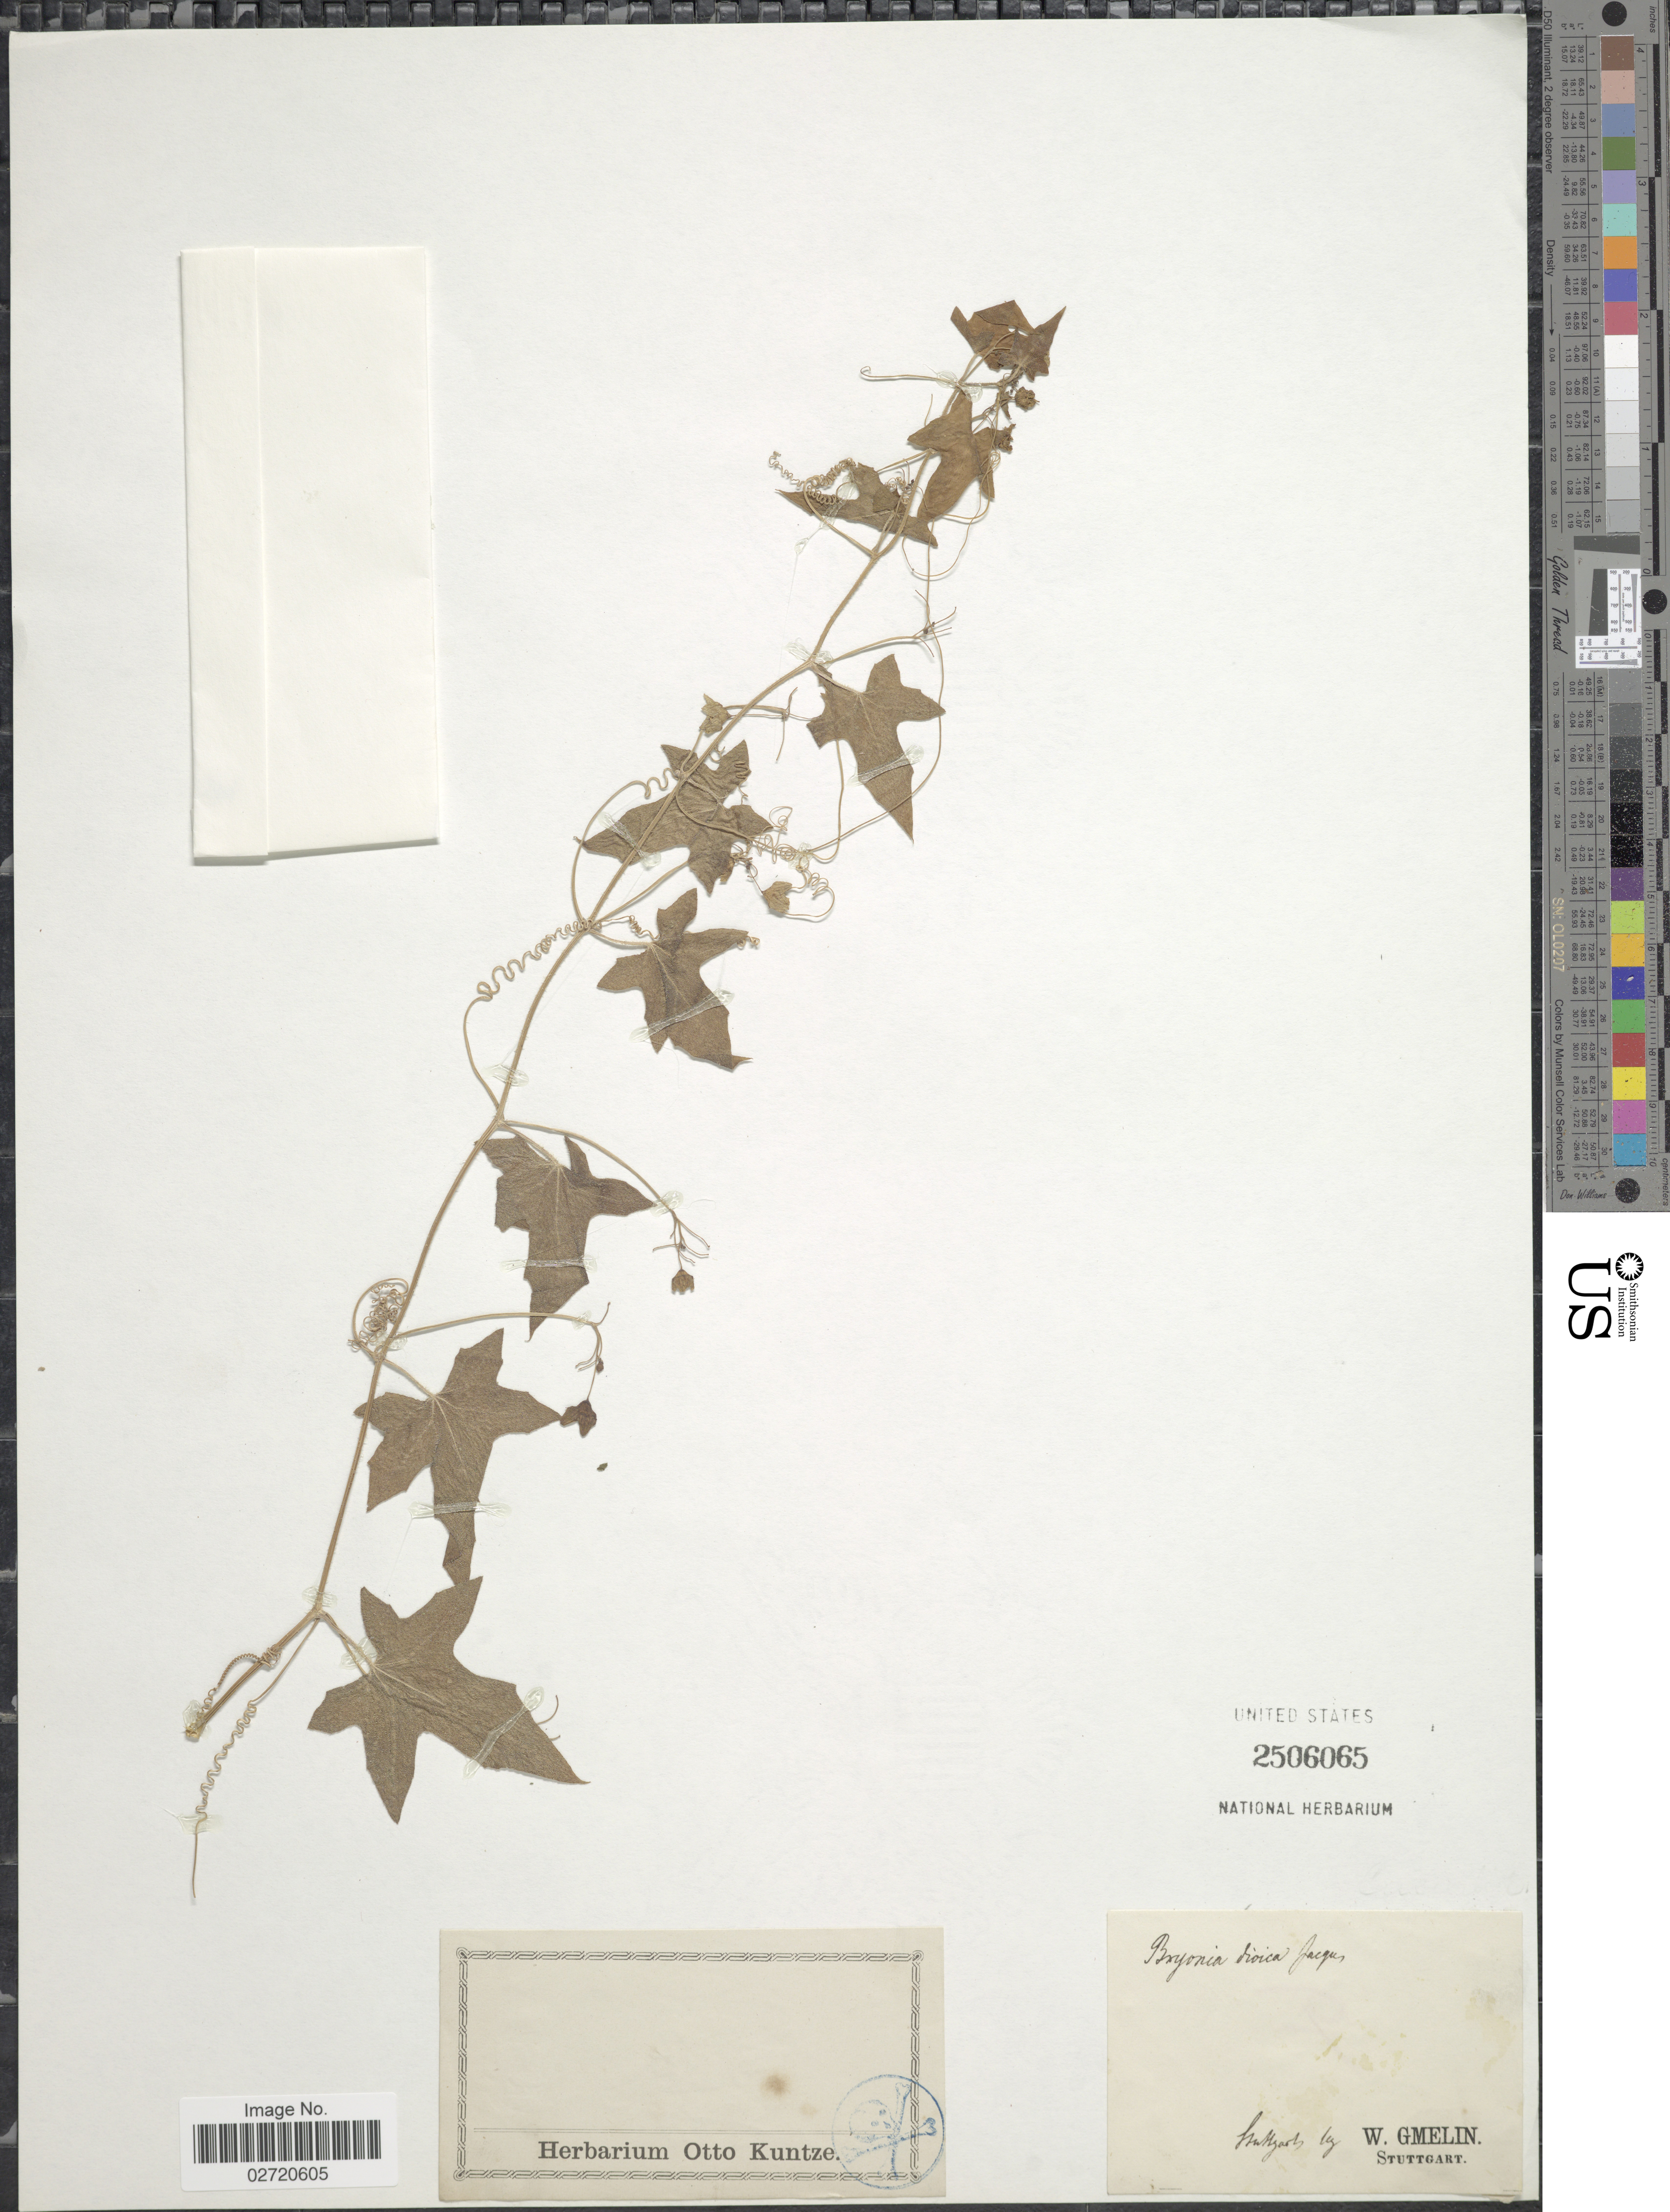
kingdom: Plantae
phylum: Tracheophyta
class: Magnoliopsida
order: Cucurbitales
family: Cucurbitaceae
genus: Bryonia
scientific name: Bryonia dioica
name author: Jacq.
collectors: W. Gmelin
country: Germany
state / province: Baden-Württemberg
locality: Stuttgart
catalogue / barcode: US 2506065